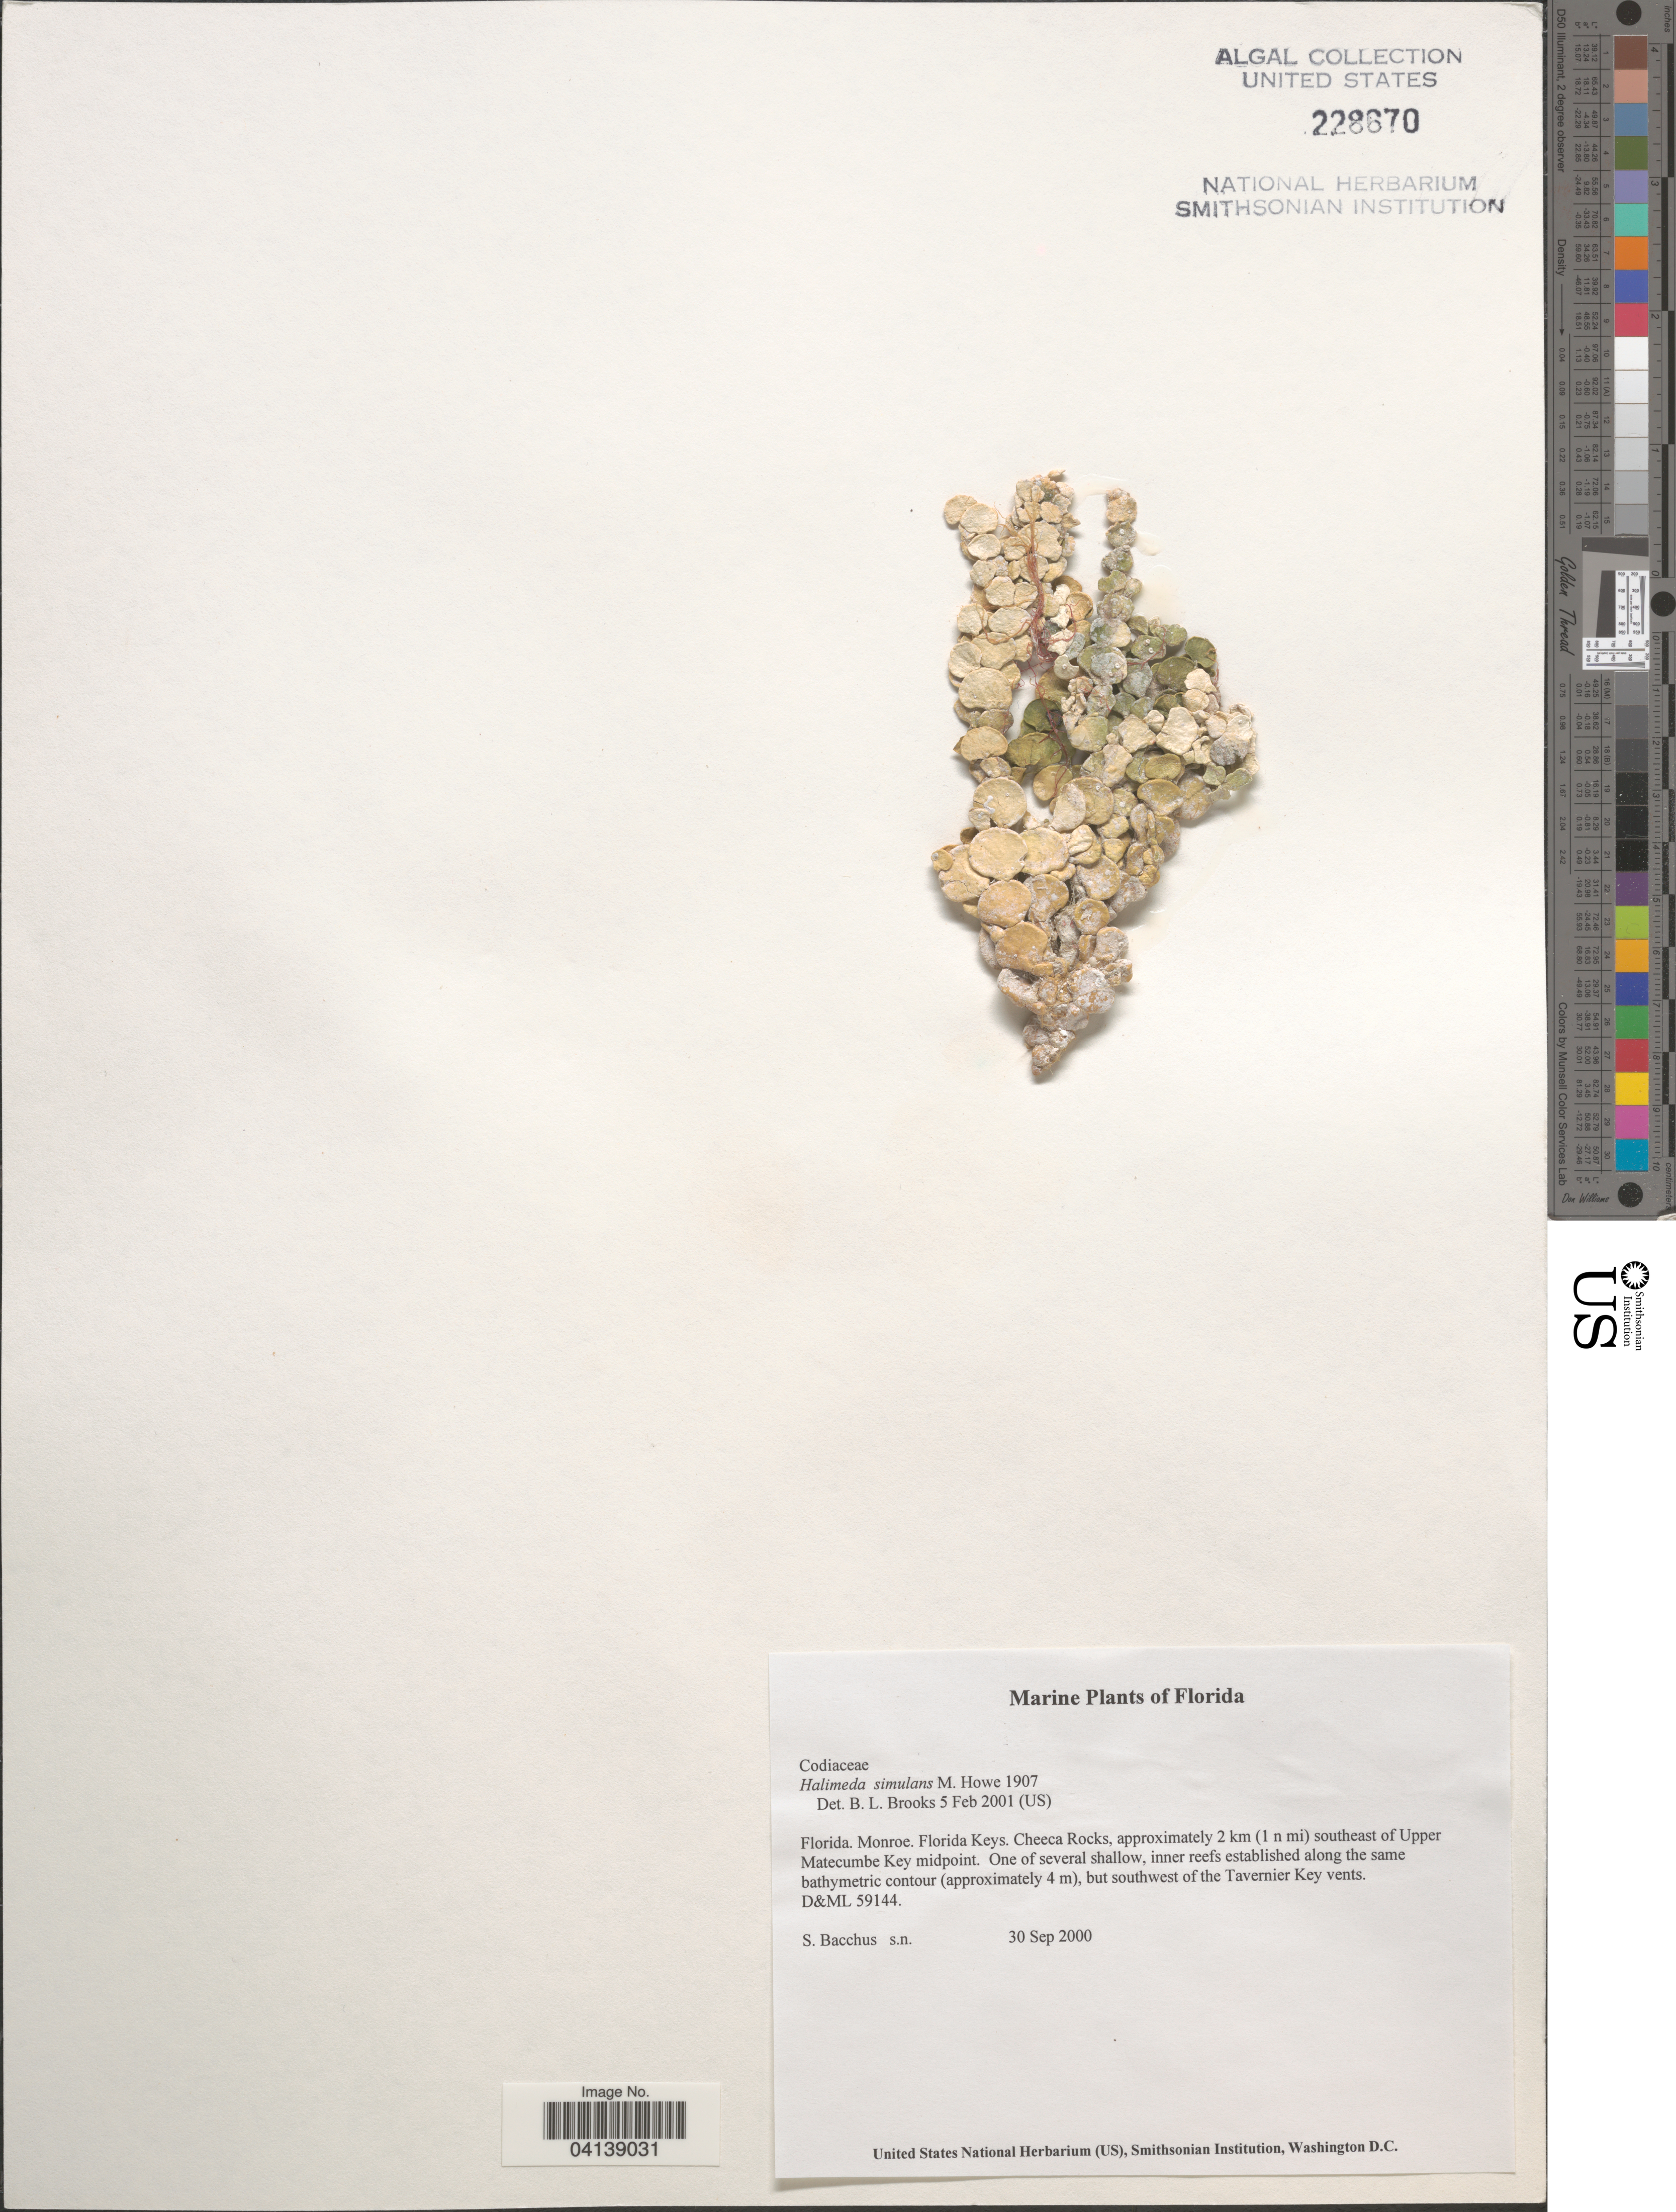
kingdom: Plantae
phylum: Chlorophyta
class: Ulvophyceae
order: Bryopsidales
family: Halimedaceae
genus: Halimeda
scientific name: Halimeda simulans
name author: M. Howe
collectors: S. Bacchus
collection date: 2000-09-30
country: United States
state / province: Florida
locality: Monroe. Florida Keys. Cheeca Rocks, approximately 2 km (1 n mi) southeast of Upper Matecumbe Key midpoint. Southwest of the Tavernier Key vents.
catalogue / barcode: US 228670